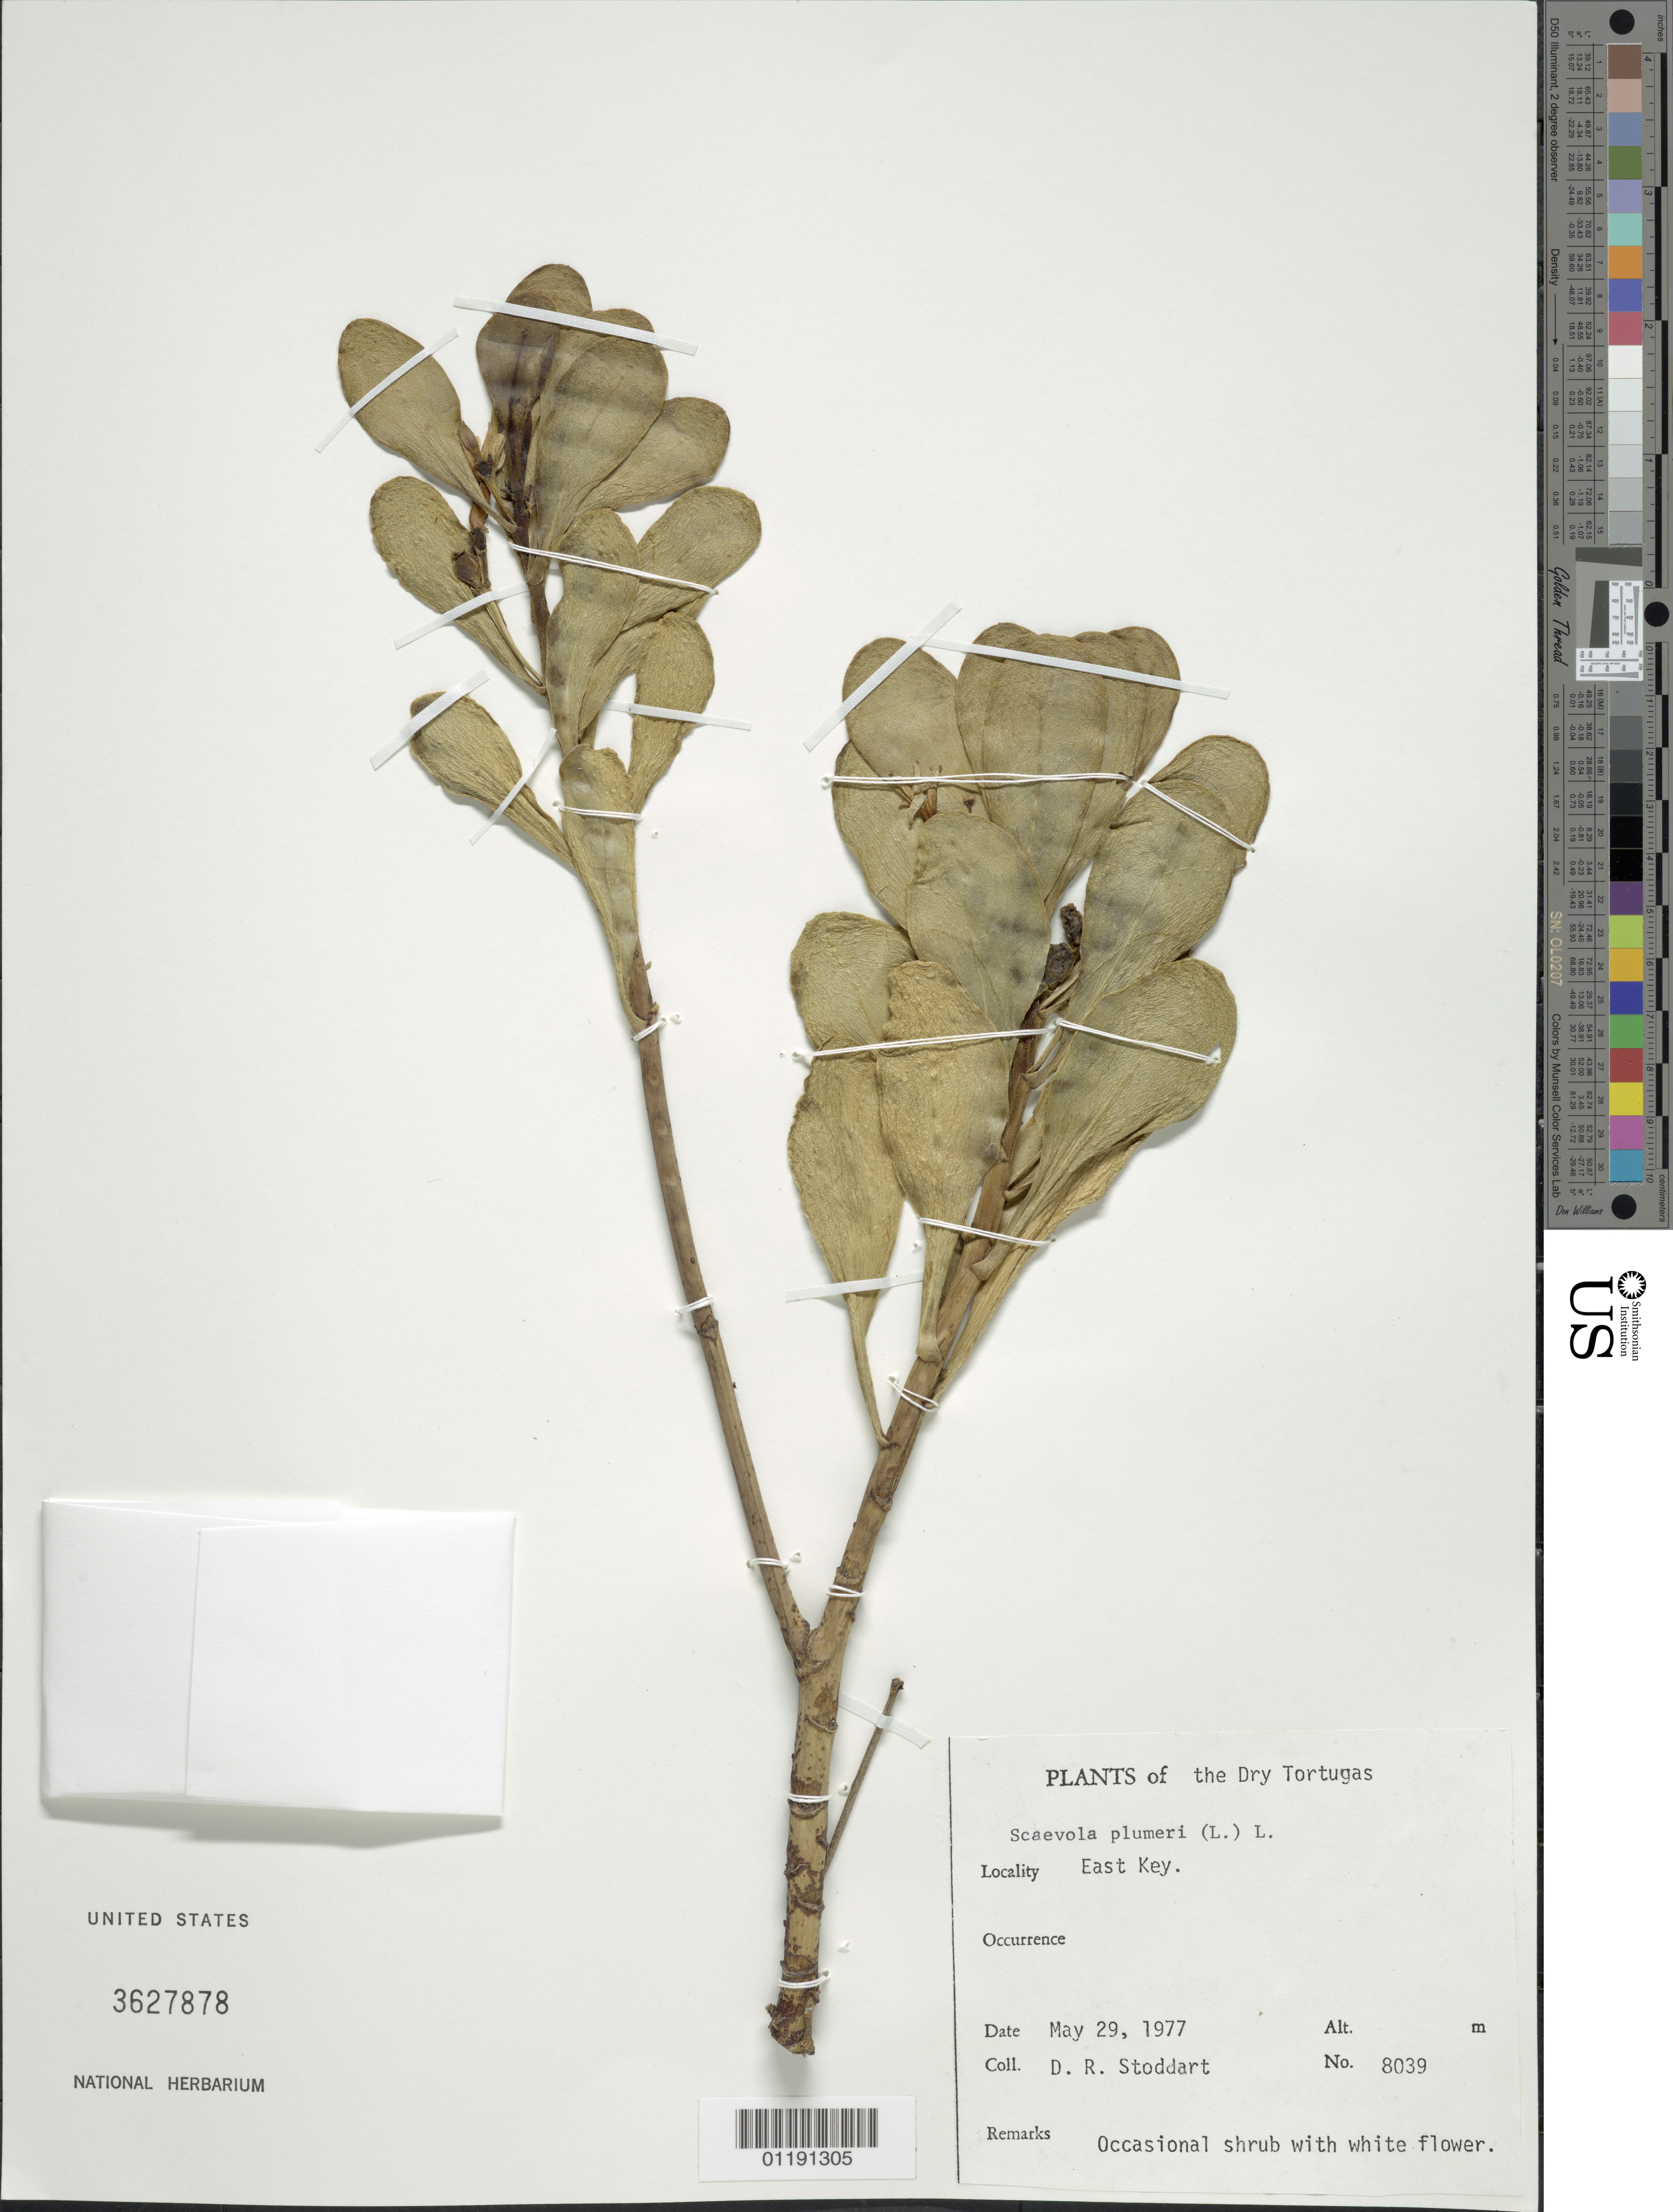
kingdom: Plantae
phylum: Tracheophyta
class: Magnoliopsida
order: Asterales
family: Goodeniaceae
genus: Scaevola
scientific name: Scaevola plumieri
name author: (L.) Vahl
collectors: D. R. Stoddart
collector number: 8039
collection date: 1977-05-29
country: United States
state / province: Florida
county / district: Monroe County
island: East Key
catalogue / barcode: US 3627878